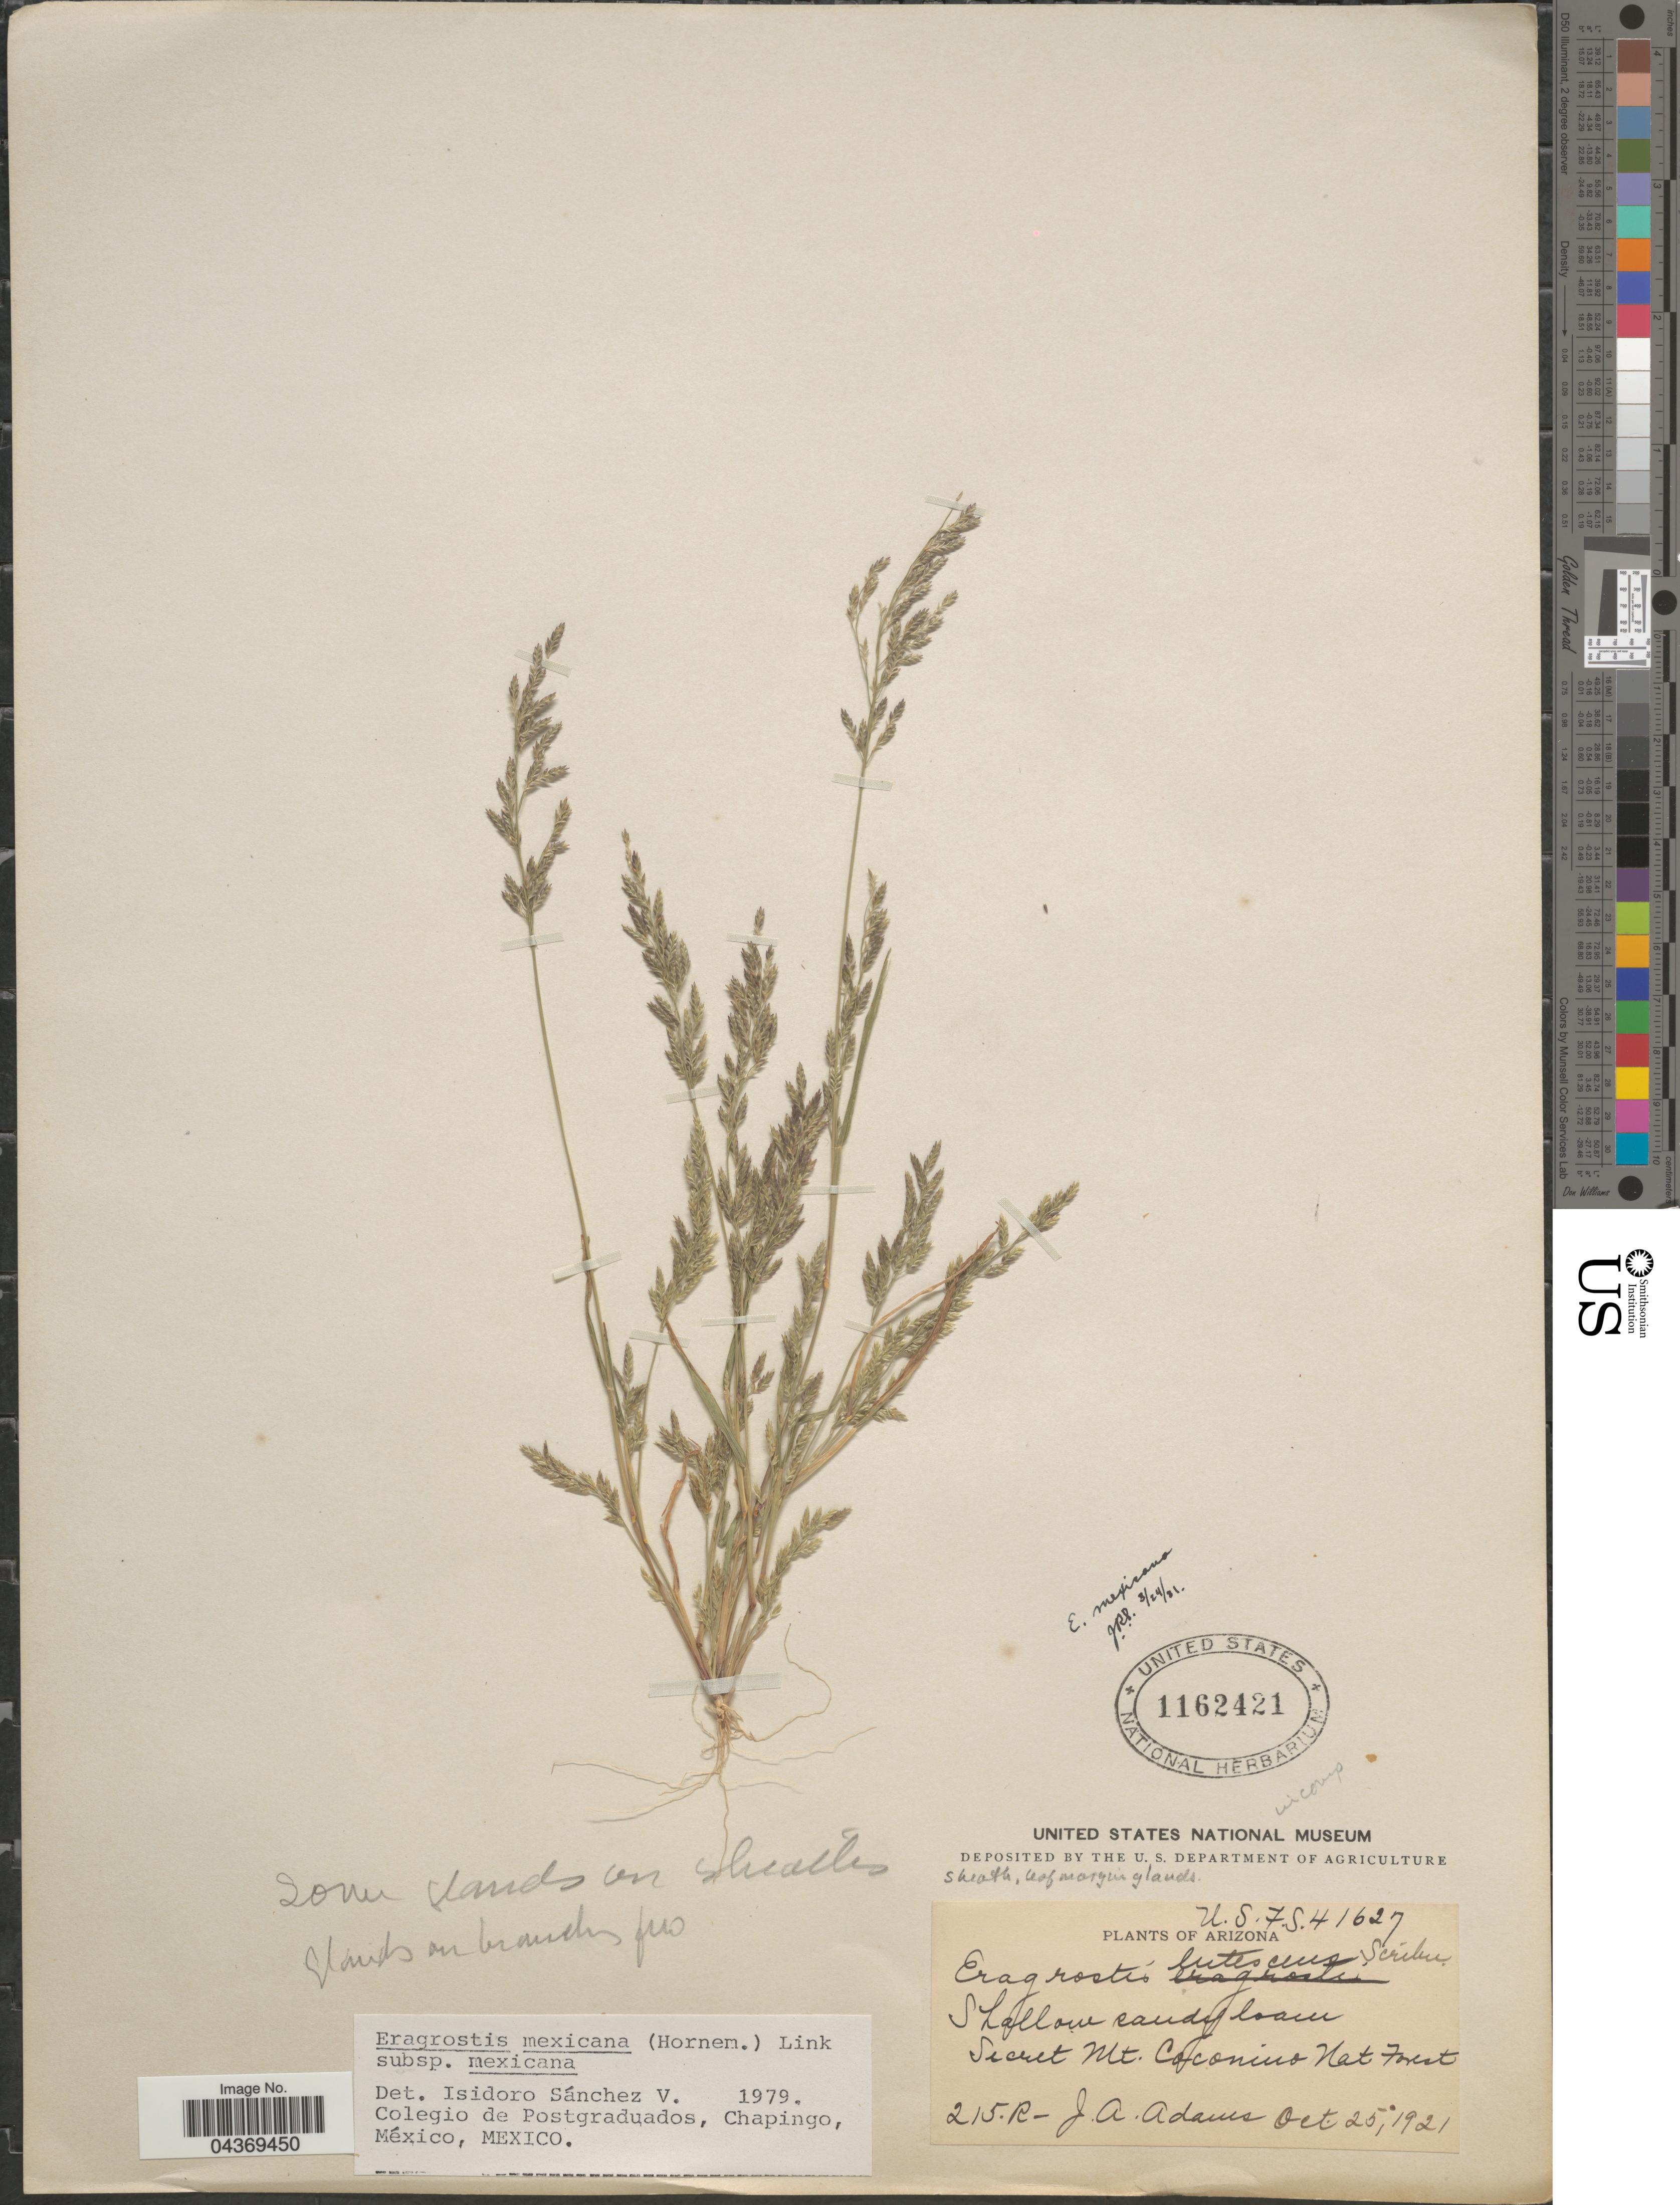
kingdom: Plantae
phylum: Tracheophyta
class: Liliopsida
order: Poales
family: Poaceae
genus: Eragrostis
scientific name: Eragrostis mexicana subsp. mexicana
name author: (Hornem.) Link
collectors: J. Adams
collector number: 215R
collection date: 1921-10-25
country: United States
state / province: Arizona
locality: Secret Mt. Coconino Nat Forest.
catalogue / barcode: US 1162421